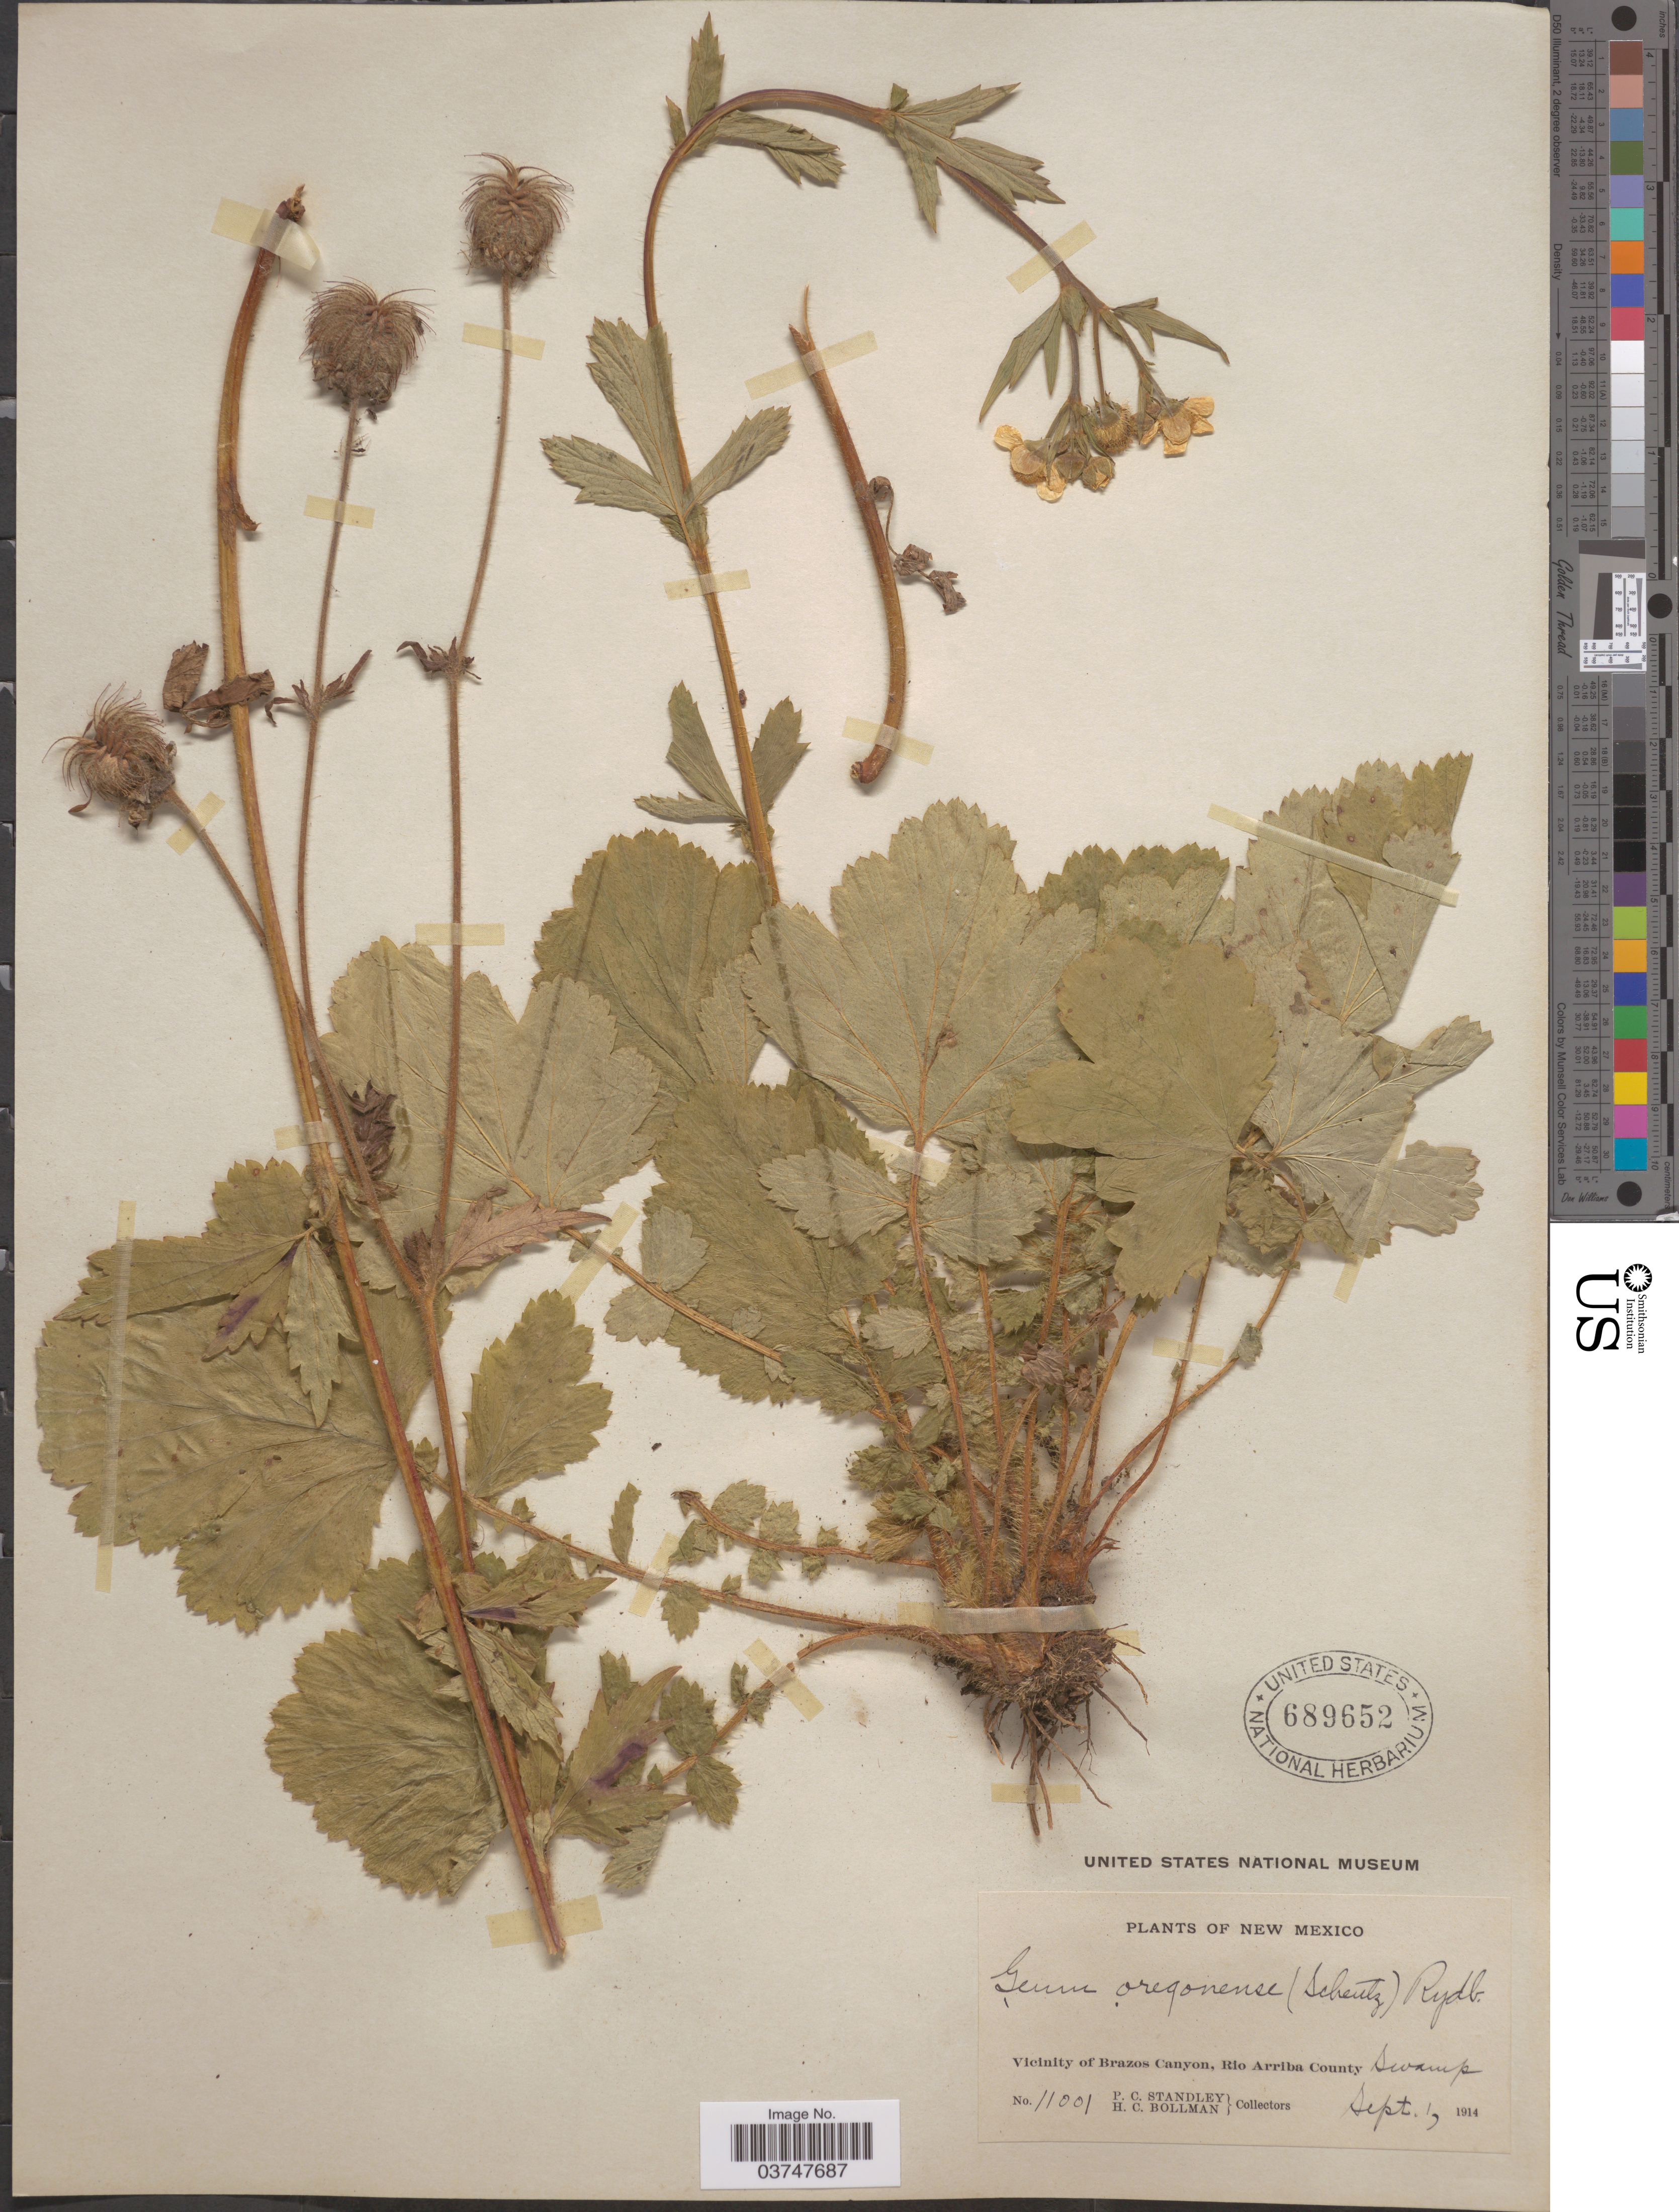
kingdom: Plantae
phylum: Tracheophyta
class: Magnoliopsida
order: Rosales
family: Rosaceae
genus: Geum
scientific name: Geum oregonense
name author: Rydb.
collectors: P. C. Standley & H. C. Bollman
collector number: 11001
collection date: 1914-09-01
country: United States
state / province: New Mexico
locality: Vicinity of Brazos Canyon, Rio Arriba County.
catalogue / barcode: US 689652